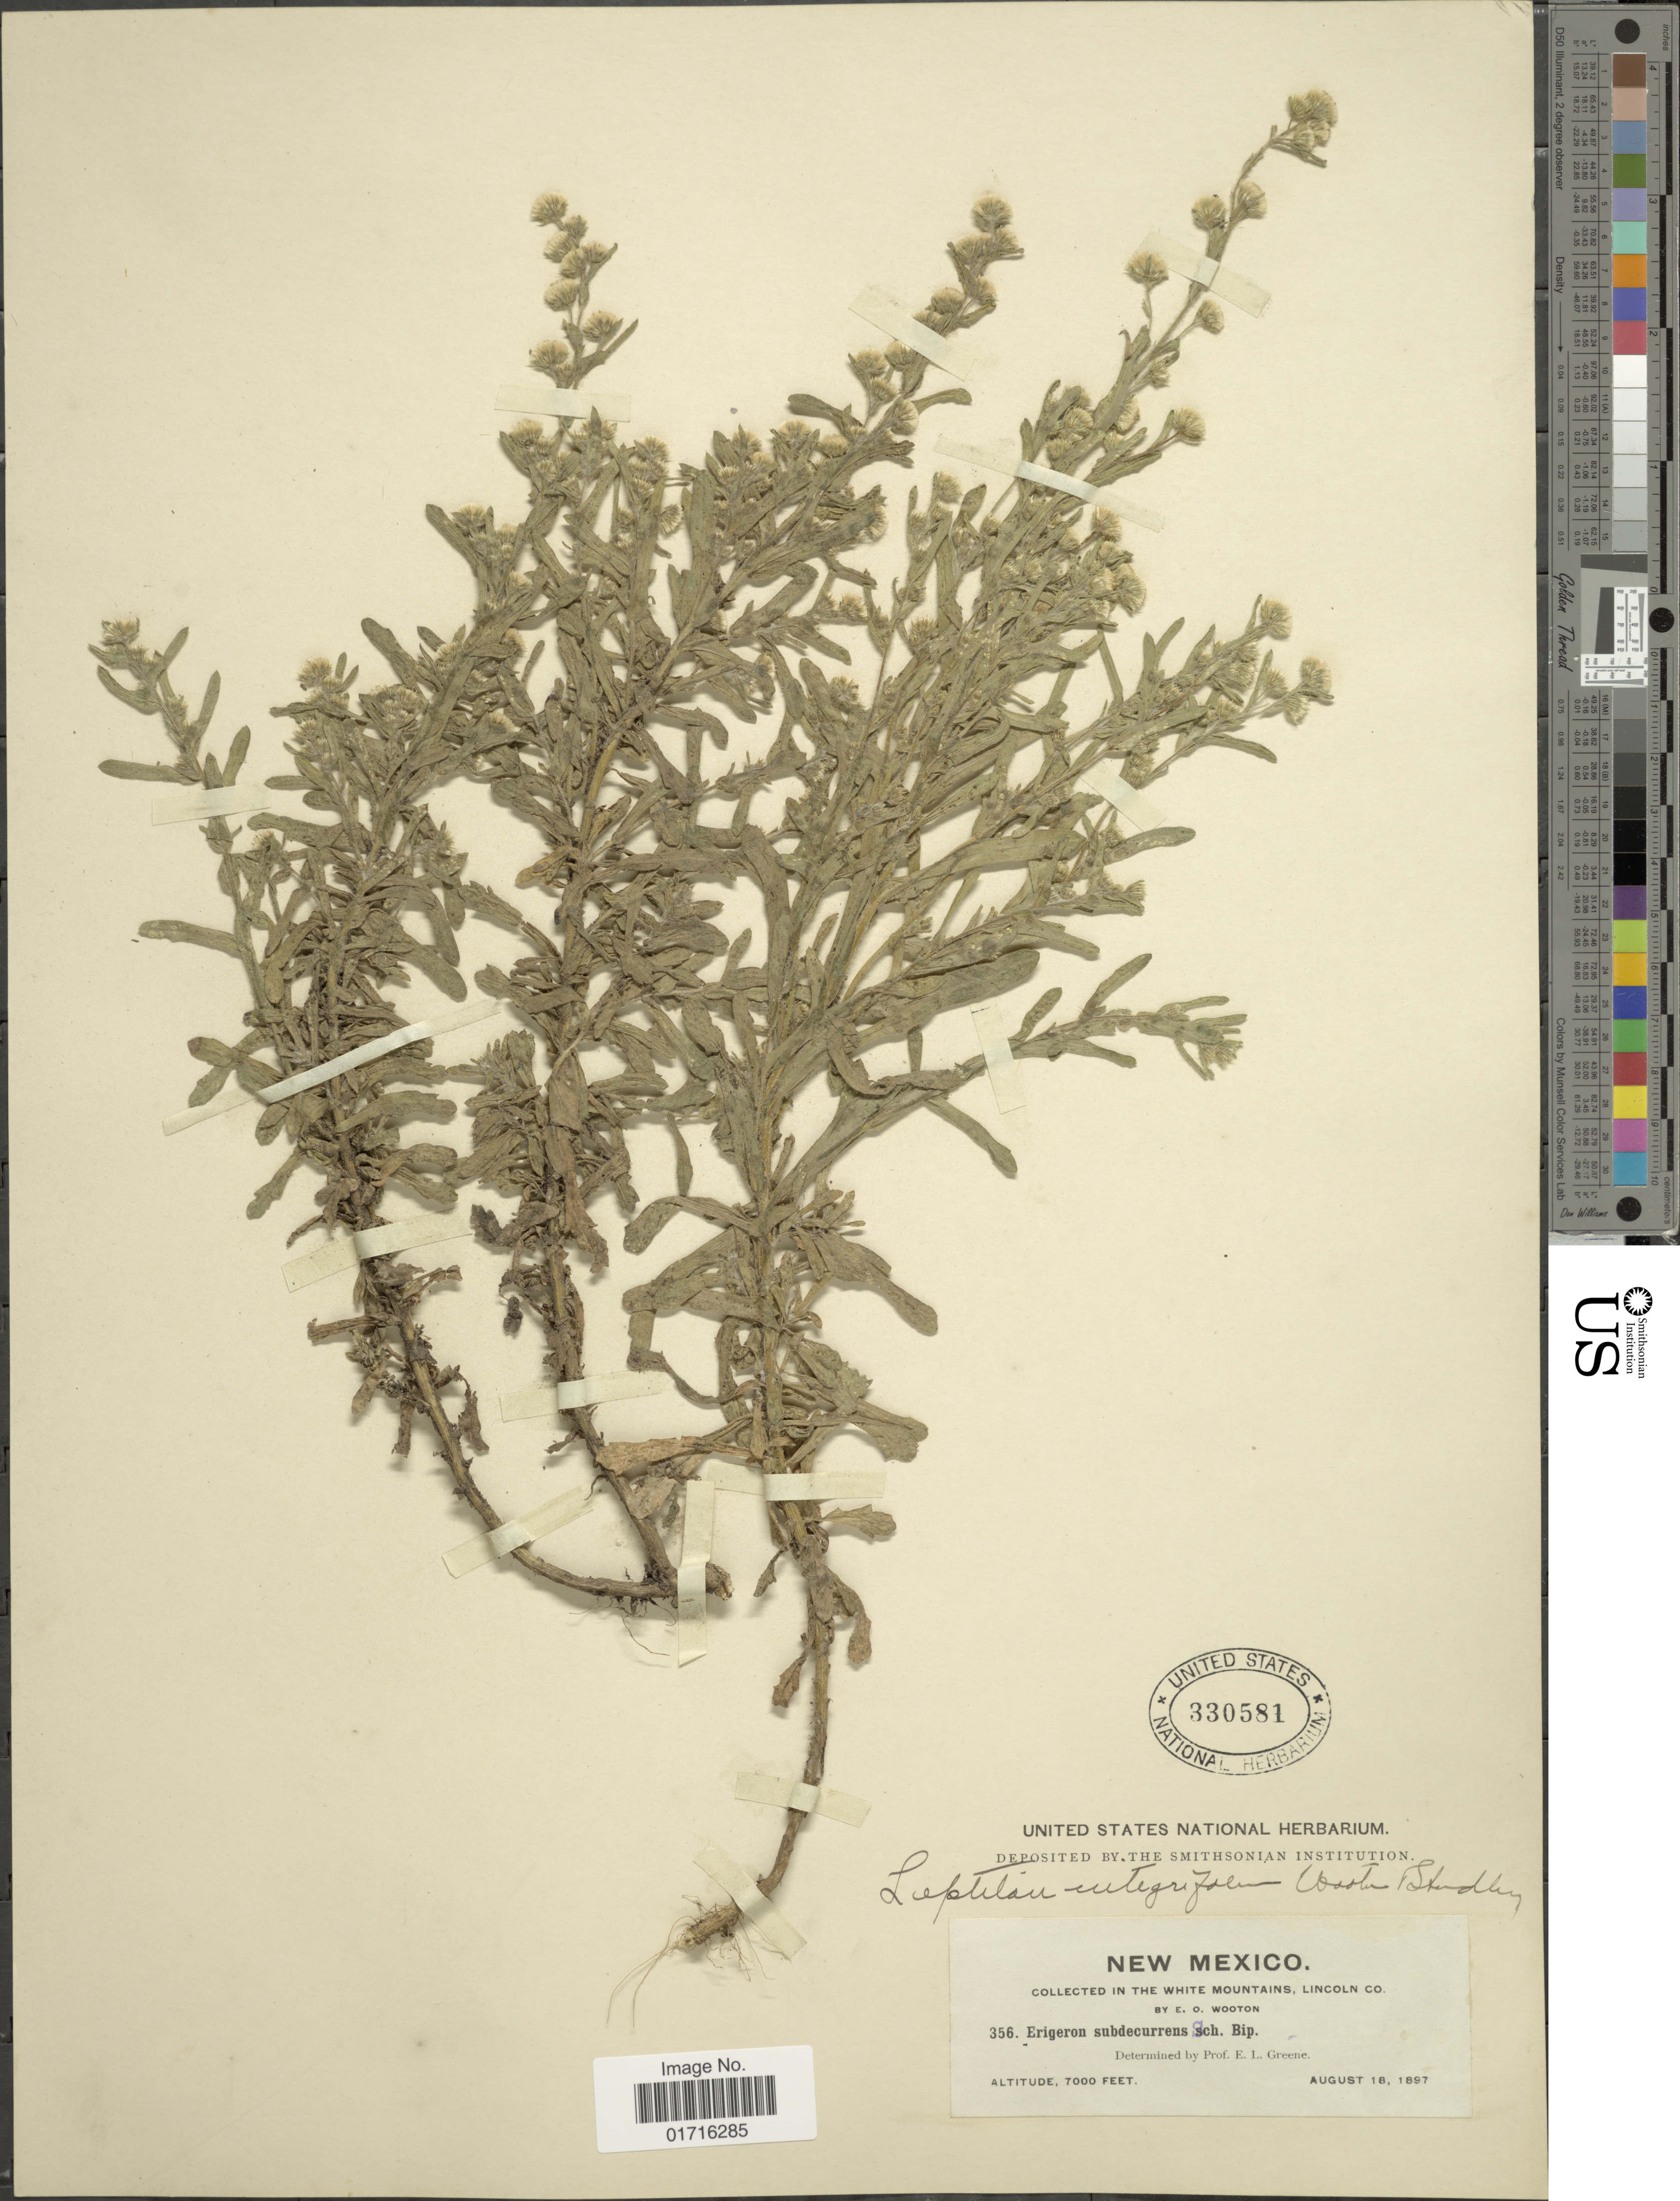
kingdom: Plantae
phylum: Tracheophyta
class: Magnoliopsida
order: Asterales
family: Asteraceae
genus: Laennecia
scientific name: Laennecia coulteri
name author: (A. Gray) G.L. Nesom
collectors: E. O. Wooton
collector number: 356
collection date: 1897-08-18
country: United States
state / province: New Mexico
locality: White Mountains, Lincoln Co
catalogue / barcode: US 330581